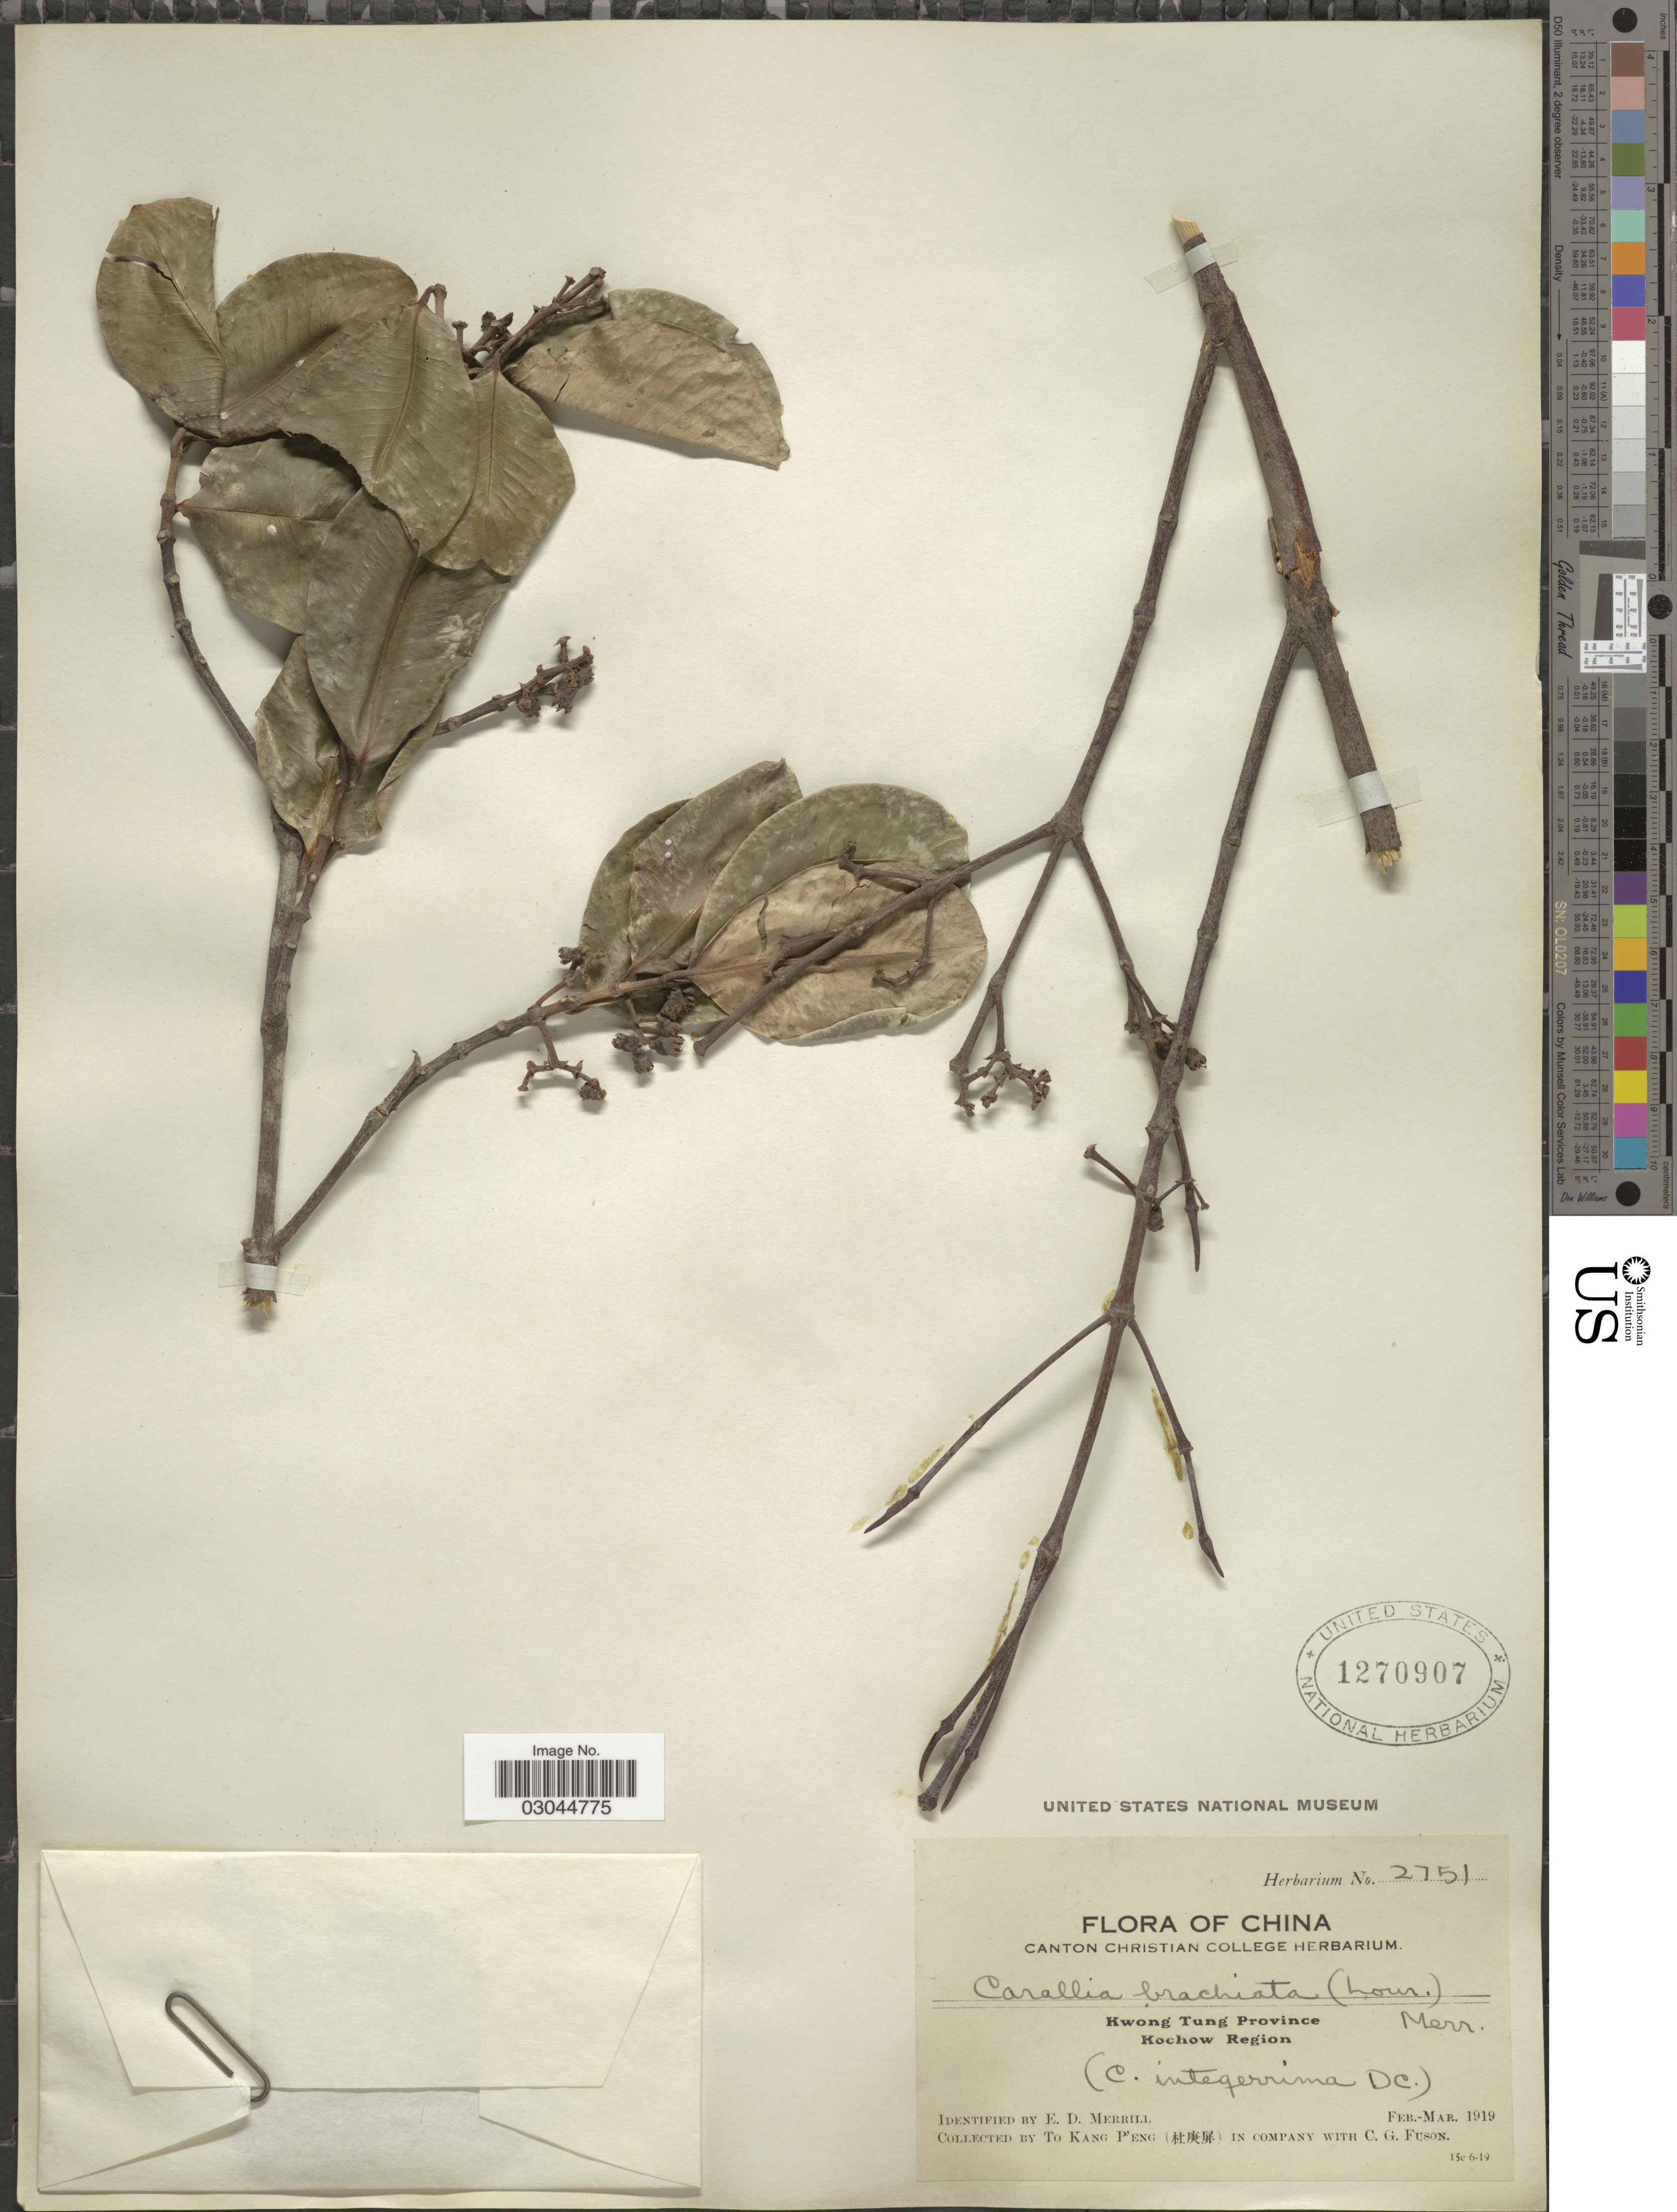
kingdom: Plantae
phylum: Tracheophyta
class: Magnoliopsida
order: Malpighiales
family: Rhizophoraceae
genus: Carallia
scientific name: Carallia brachiata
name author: (Lour.) Merr.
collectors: To Kang P'eng & C. Fuson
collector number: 2751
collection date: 1919-02/1919-03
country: China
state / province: Yunnan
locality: Kwong Tung Province. Kochow Region.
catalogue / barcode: US 1270907